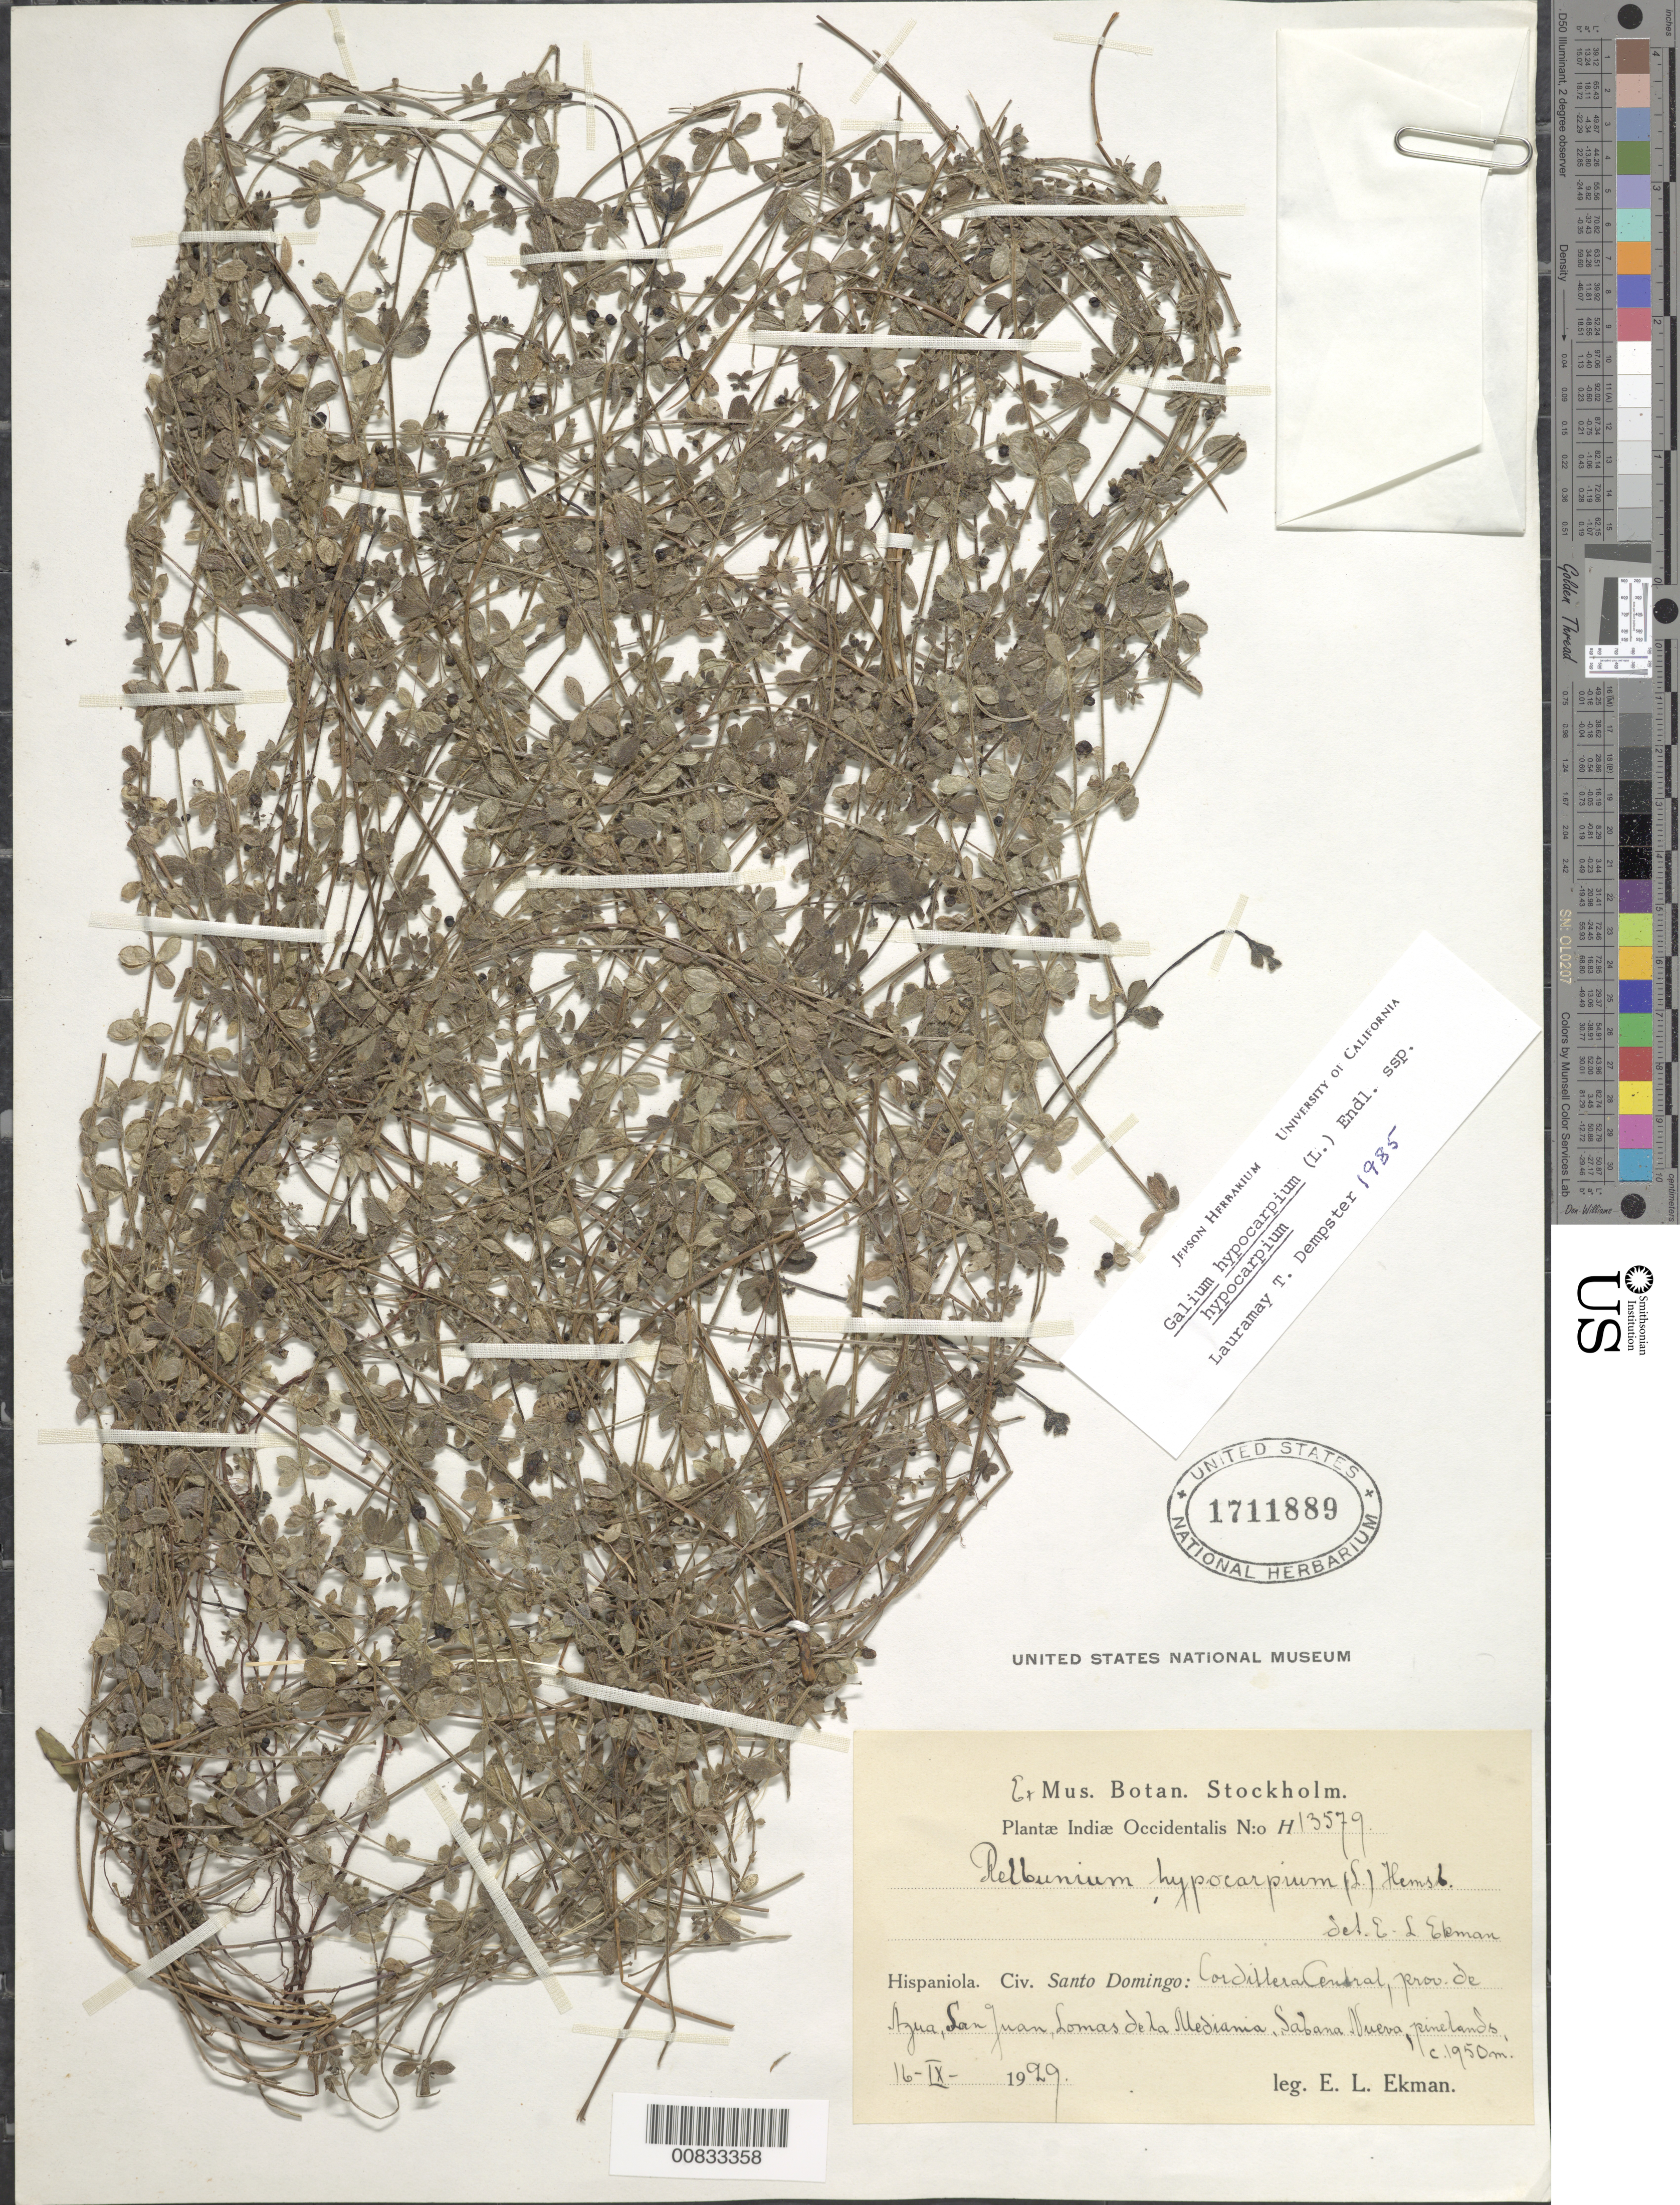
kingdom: Plantae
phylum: Tracheophyta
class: Magnoliopsida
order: Gentianales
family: Rubiaceae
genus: Galium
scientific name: Galium hypocarpium subsp. hypocarpium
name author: (L.) Endl. ex Griseb.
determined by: Dempster, L. T.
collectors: E. L. Ekman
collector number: H 13579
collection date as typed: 19 Sep 1929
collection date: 1929-09-19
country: Dominican Republic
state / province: Azua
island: Hispaniola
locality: Cordillera Central, San Juan, Lomas de la Mediania, Sabana Nueva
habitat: Pinelands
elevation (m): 1950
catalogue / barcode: US 1711889